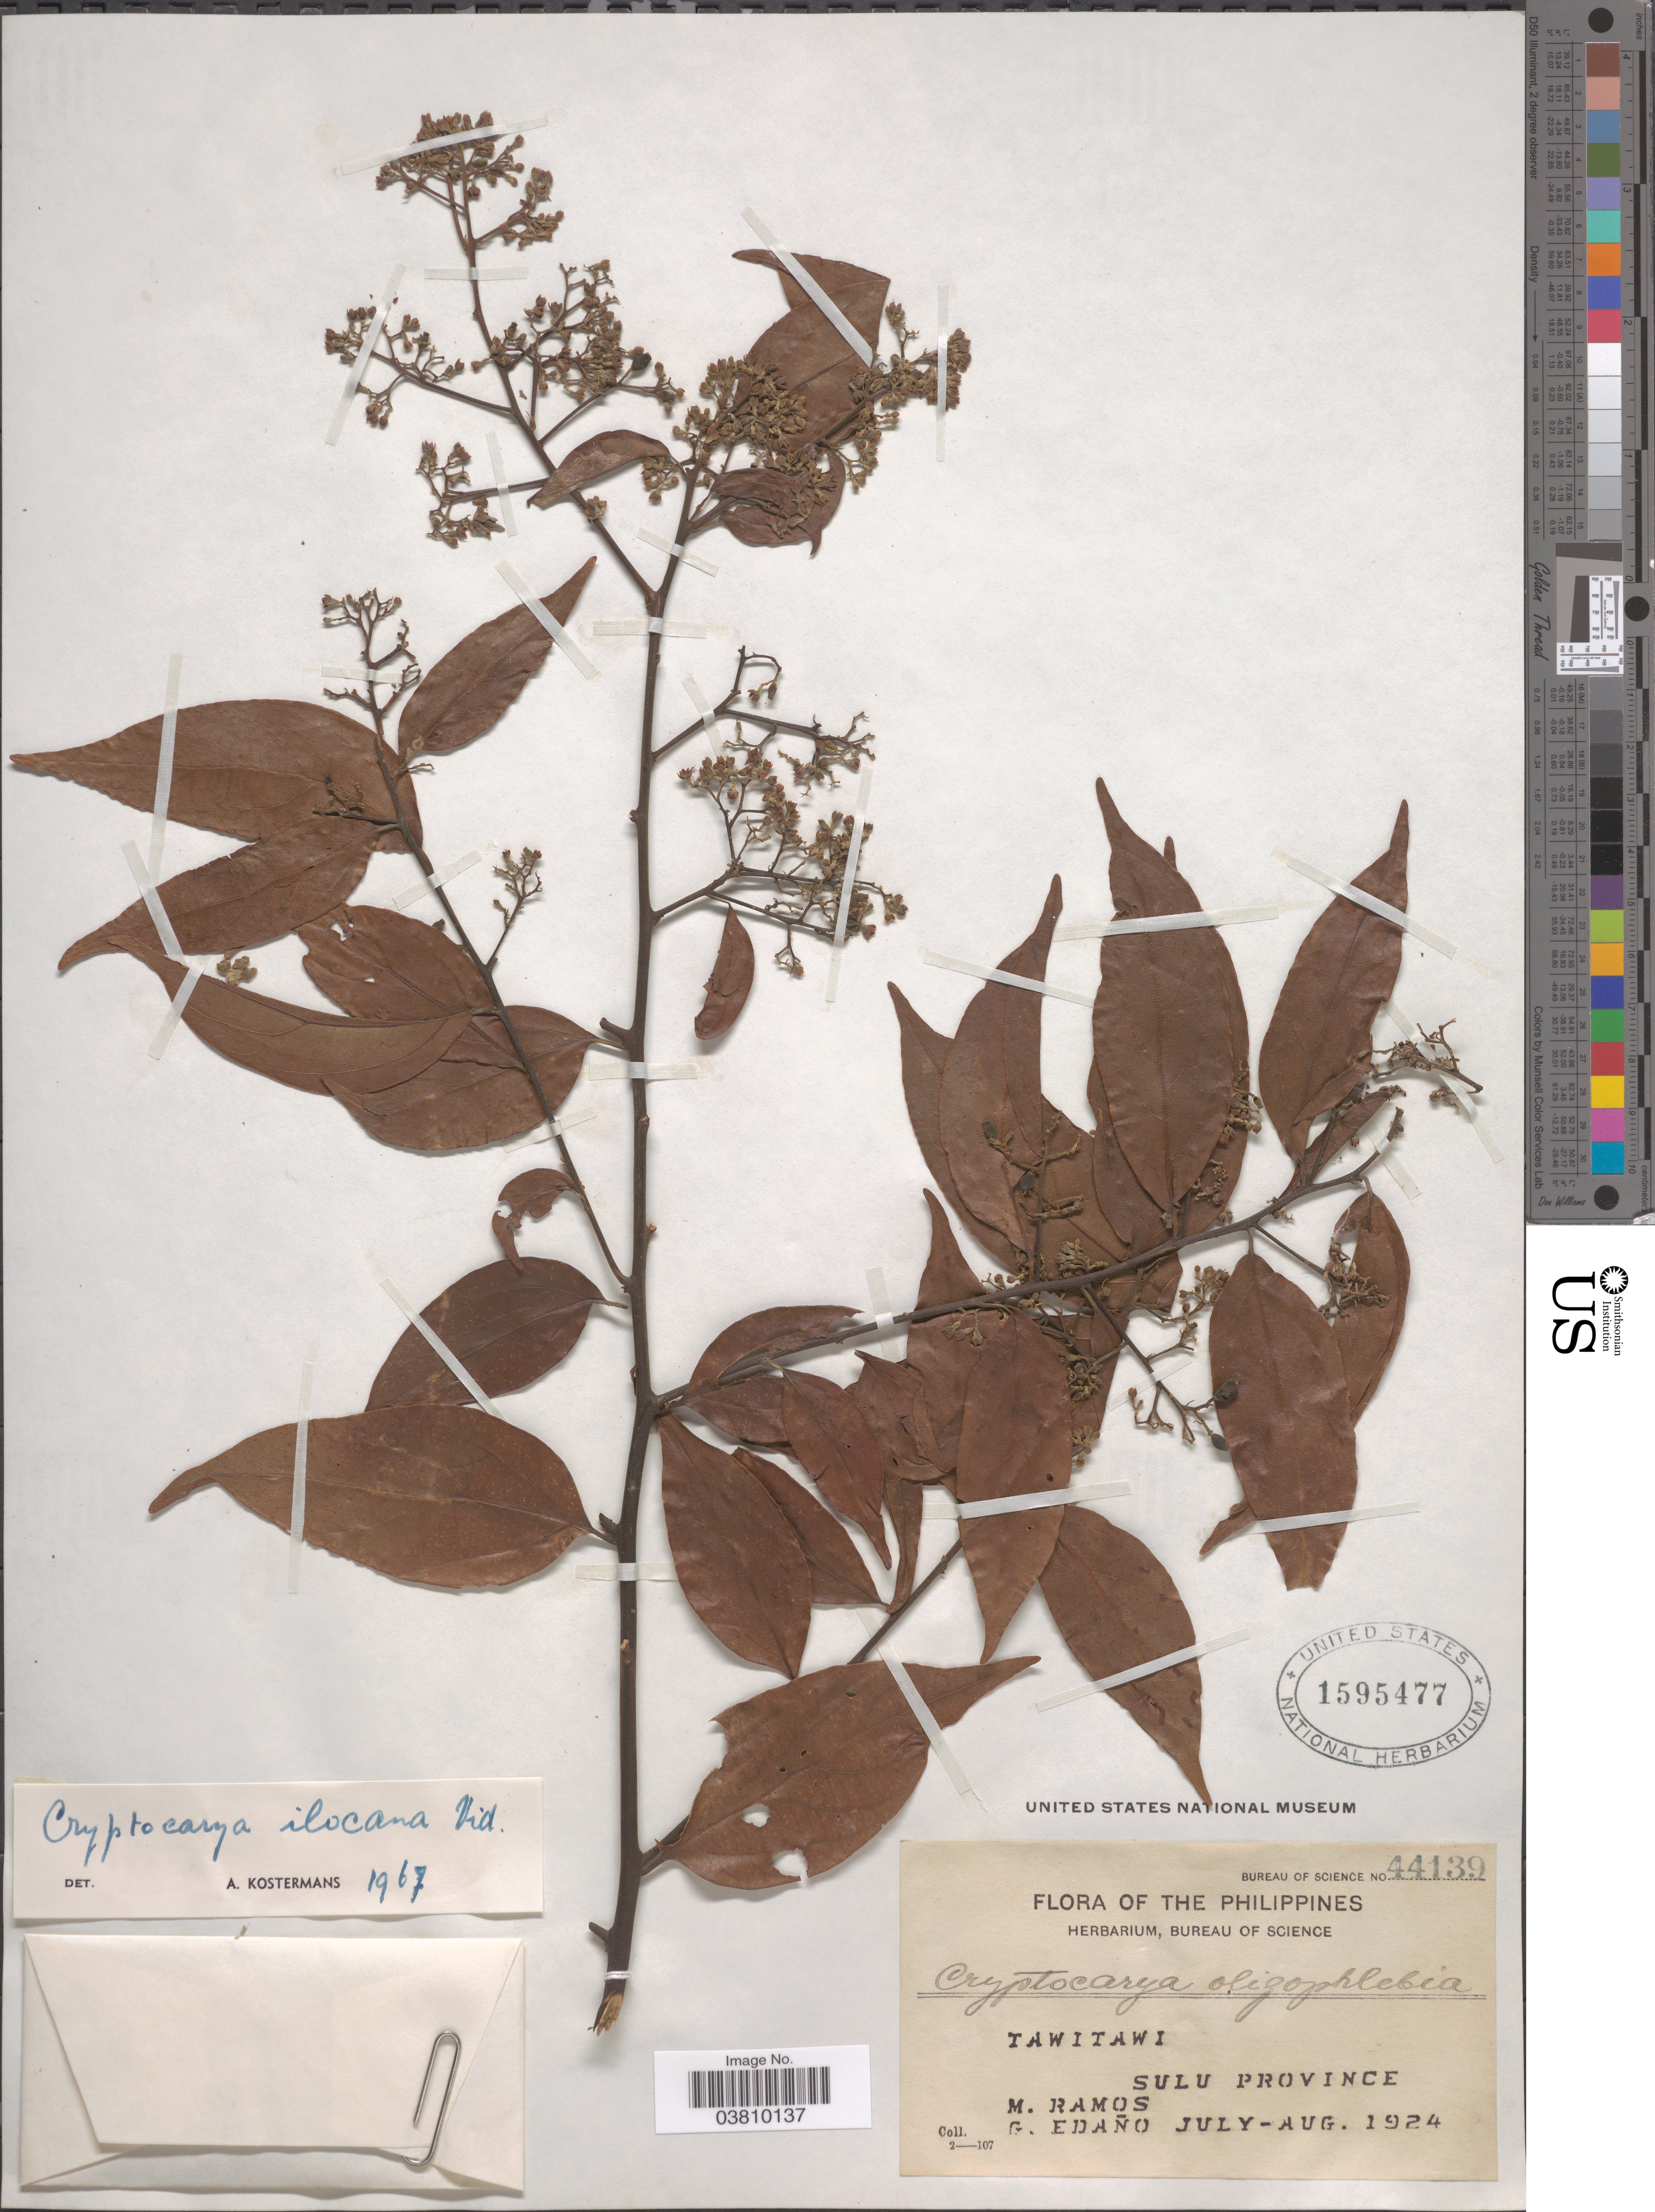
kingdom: Plantae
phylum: Tracheophyta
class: Magnoliopsida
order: Laurales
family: Lauraceae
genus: Cryptocarya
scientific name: Cryptocarya ilocana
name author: (Reinecke) A.C. Sm.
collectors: M. Ramos & G. Edaño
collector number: Bureau of Science 44139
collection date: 1924-07/1924-08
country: Philippines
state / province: Muslim Mindanao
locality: Tawitawi, Sulu Province.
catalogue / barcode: US 1595477